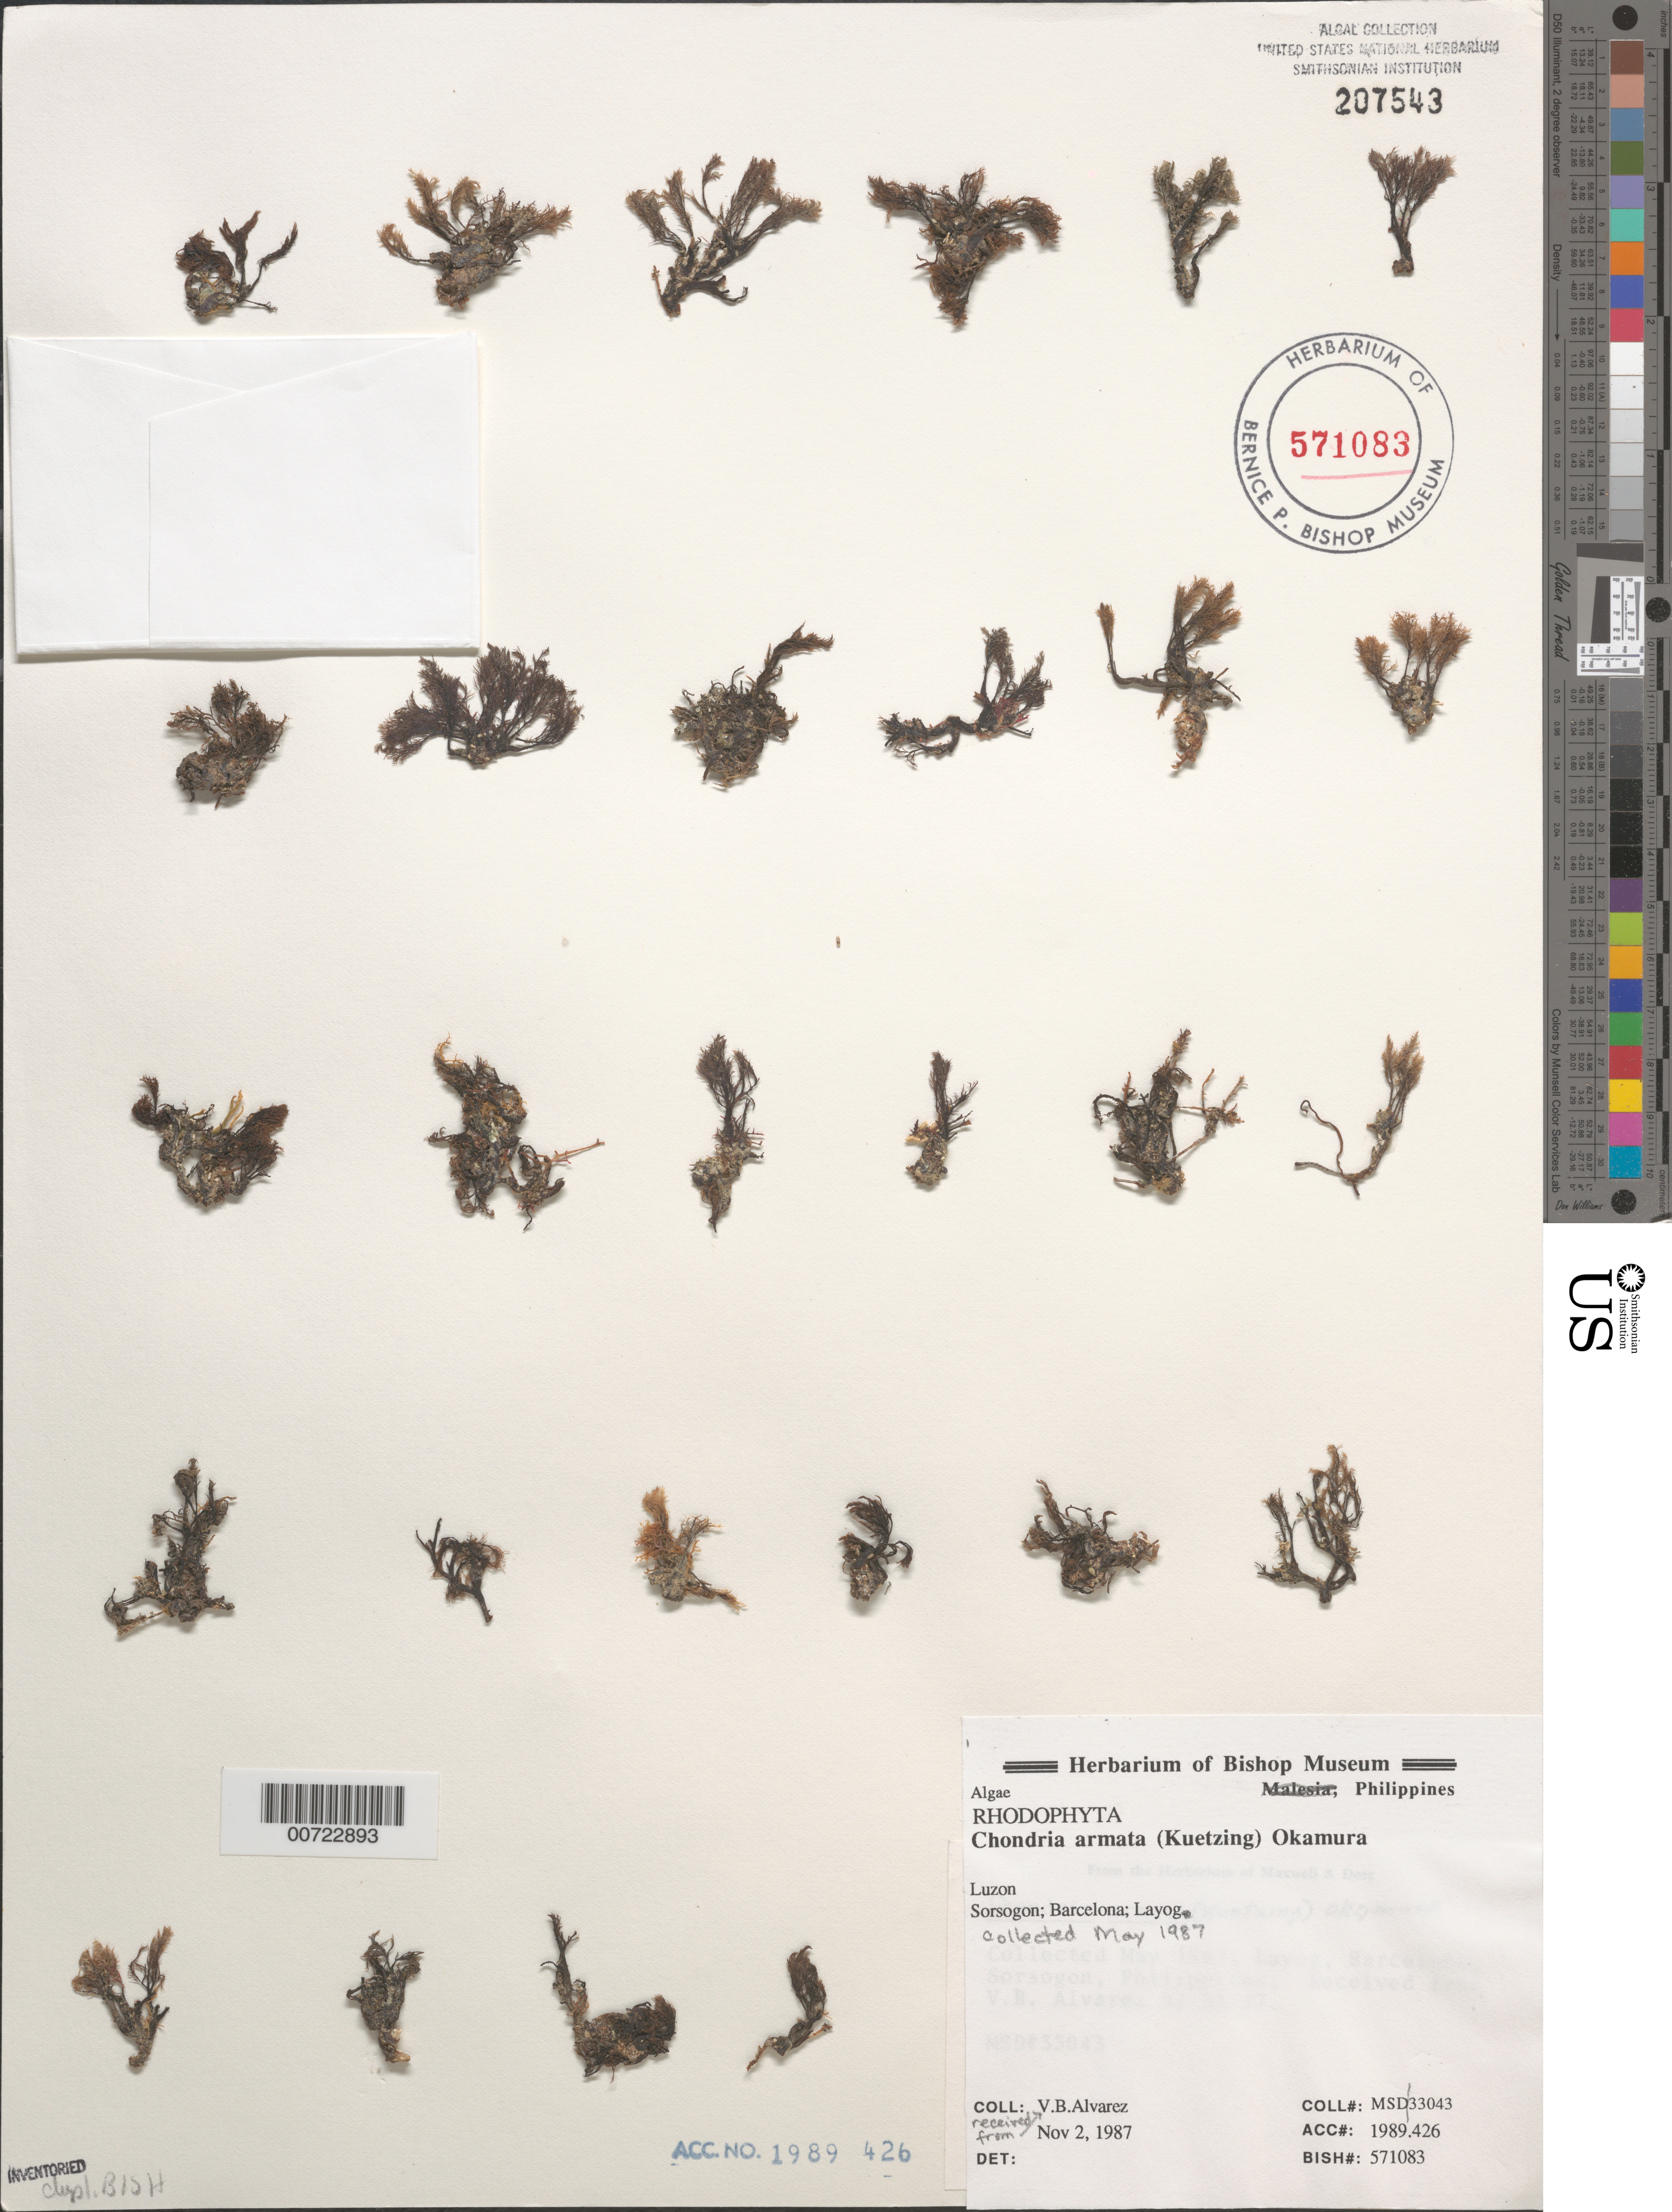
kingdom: Plantae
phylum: Rhodophyta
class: Florideophyceae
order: Ceramiales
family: Rhodomelaceae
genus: Chondria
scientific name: Chondria armata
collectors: V. Alvarez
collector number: MSD 33043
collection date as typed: May 1987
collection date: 1987-05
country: Philippines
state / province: Bicol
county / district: Sorsogon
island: Luzon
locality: Barcelona, Layog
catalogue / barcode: US 207543